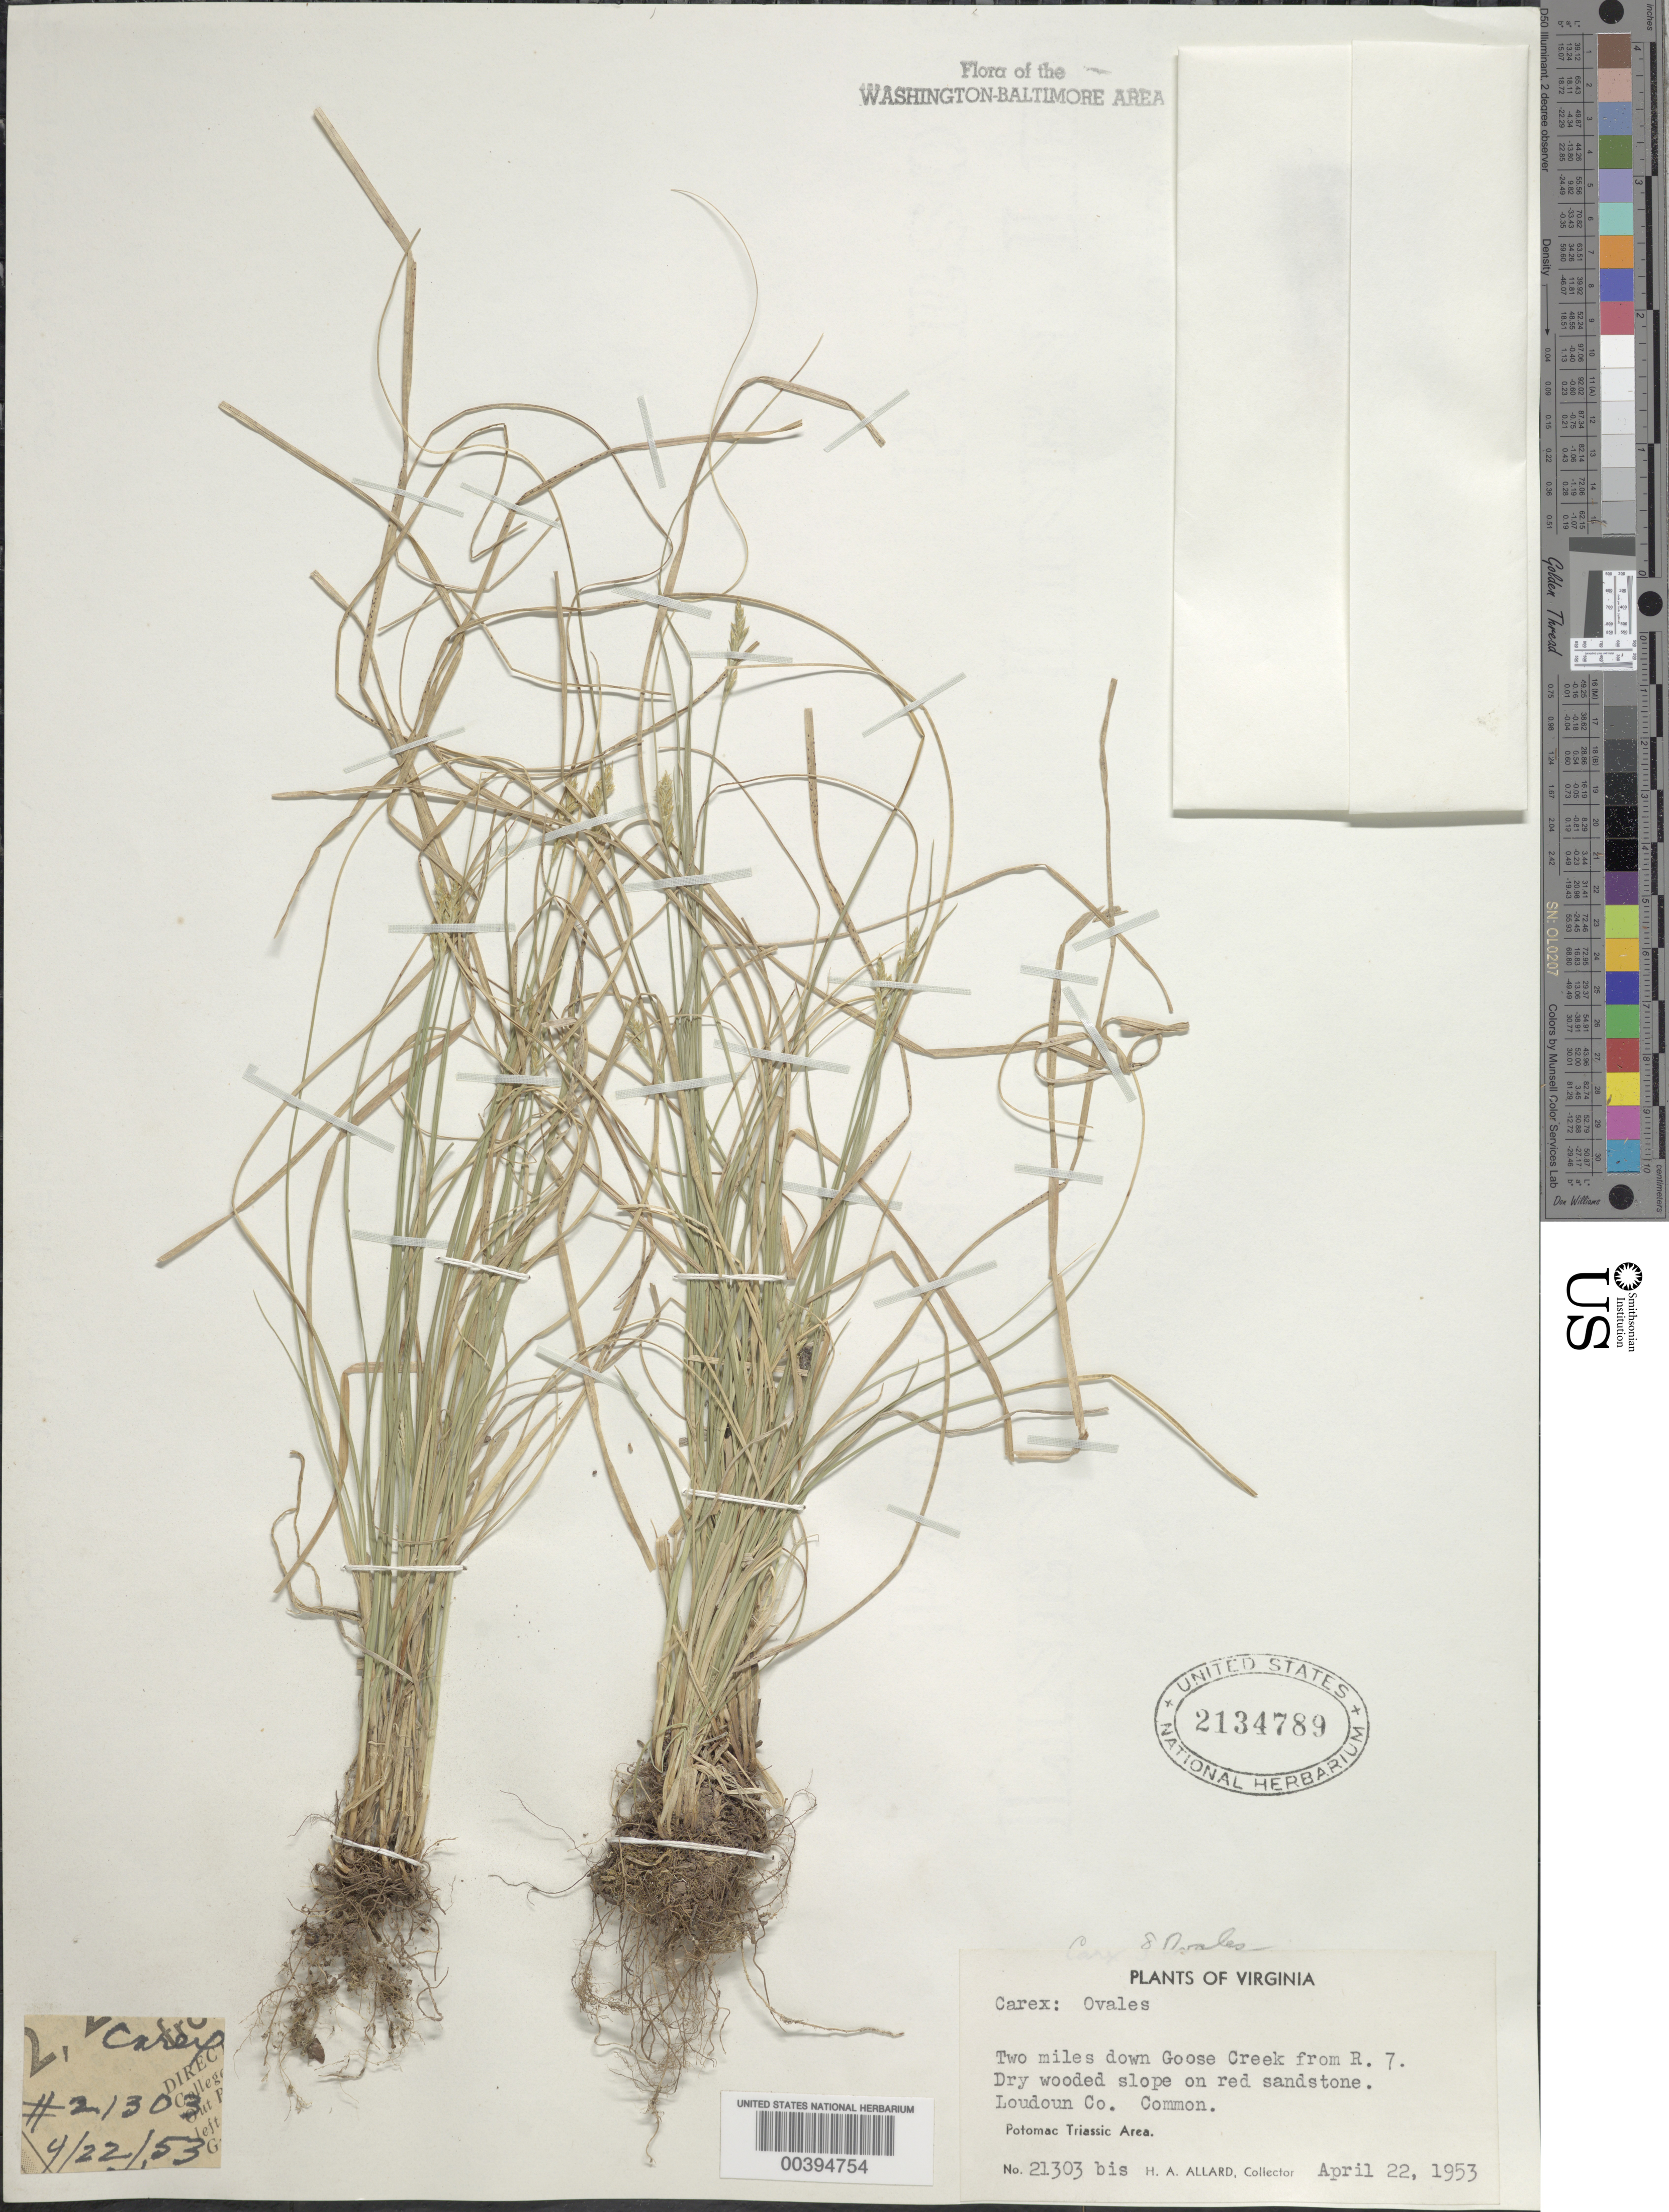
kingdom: Plantae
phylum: Tracheophyta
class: Liliopsida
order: Poales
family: Cyperaceae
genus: Carex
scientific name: Carex sp.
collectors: H. A. Allard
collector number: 21303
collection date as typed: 22 Apr 1953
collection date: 1953-04-22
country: United States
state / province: Virginia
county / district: Loudoun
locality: downstream from Route 7 on Goose Creek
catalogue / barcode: US 2134789